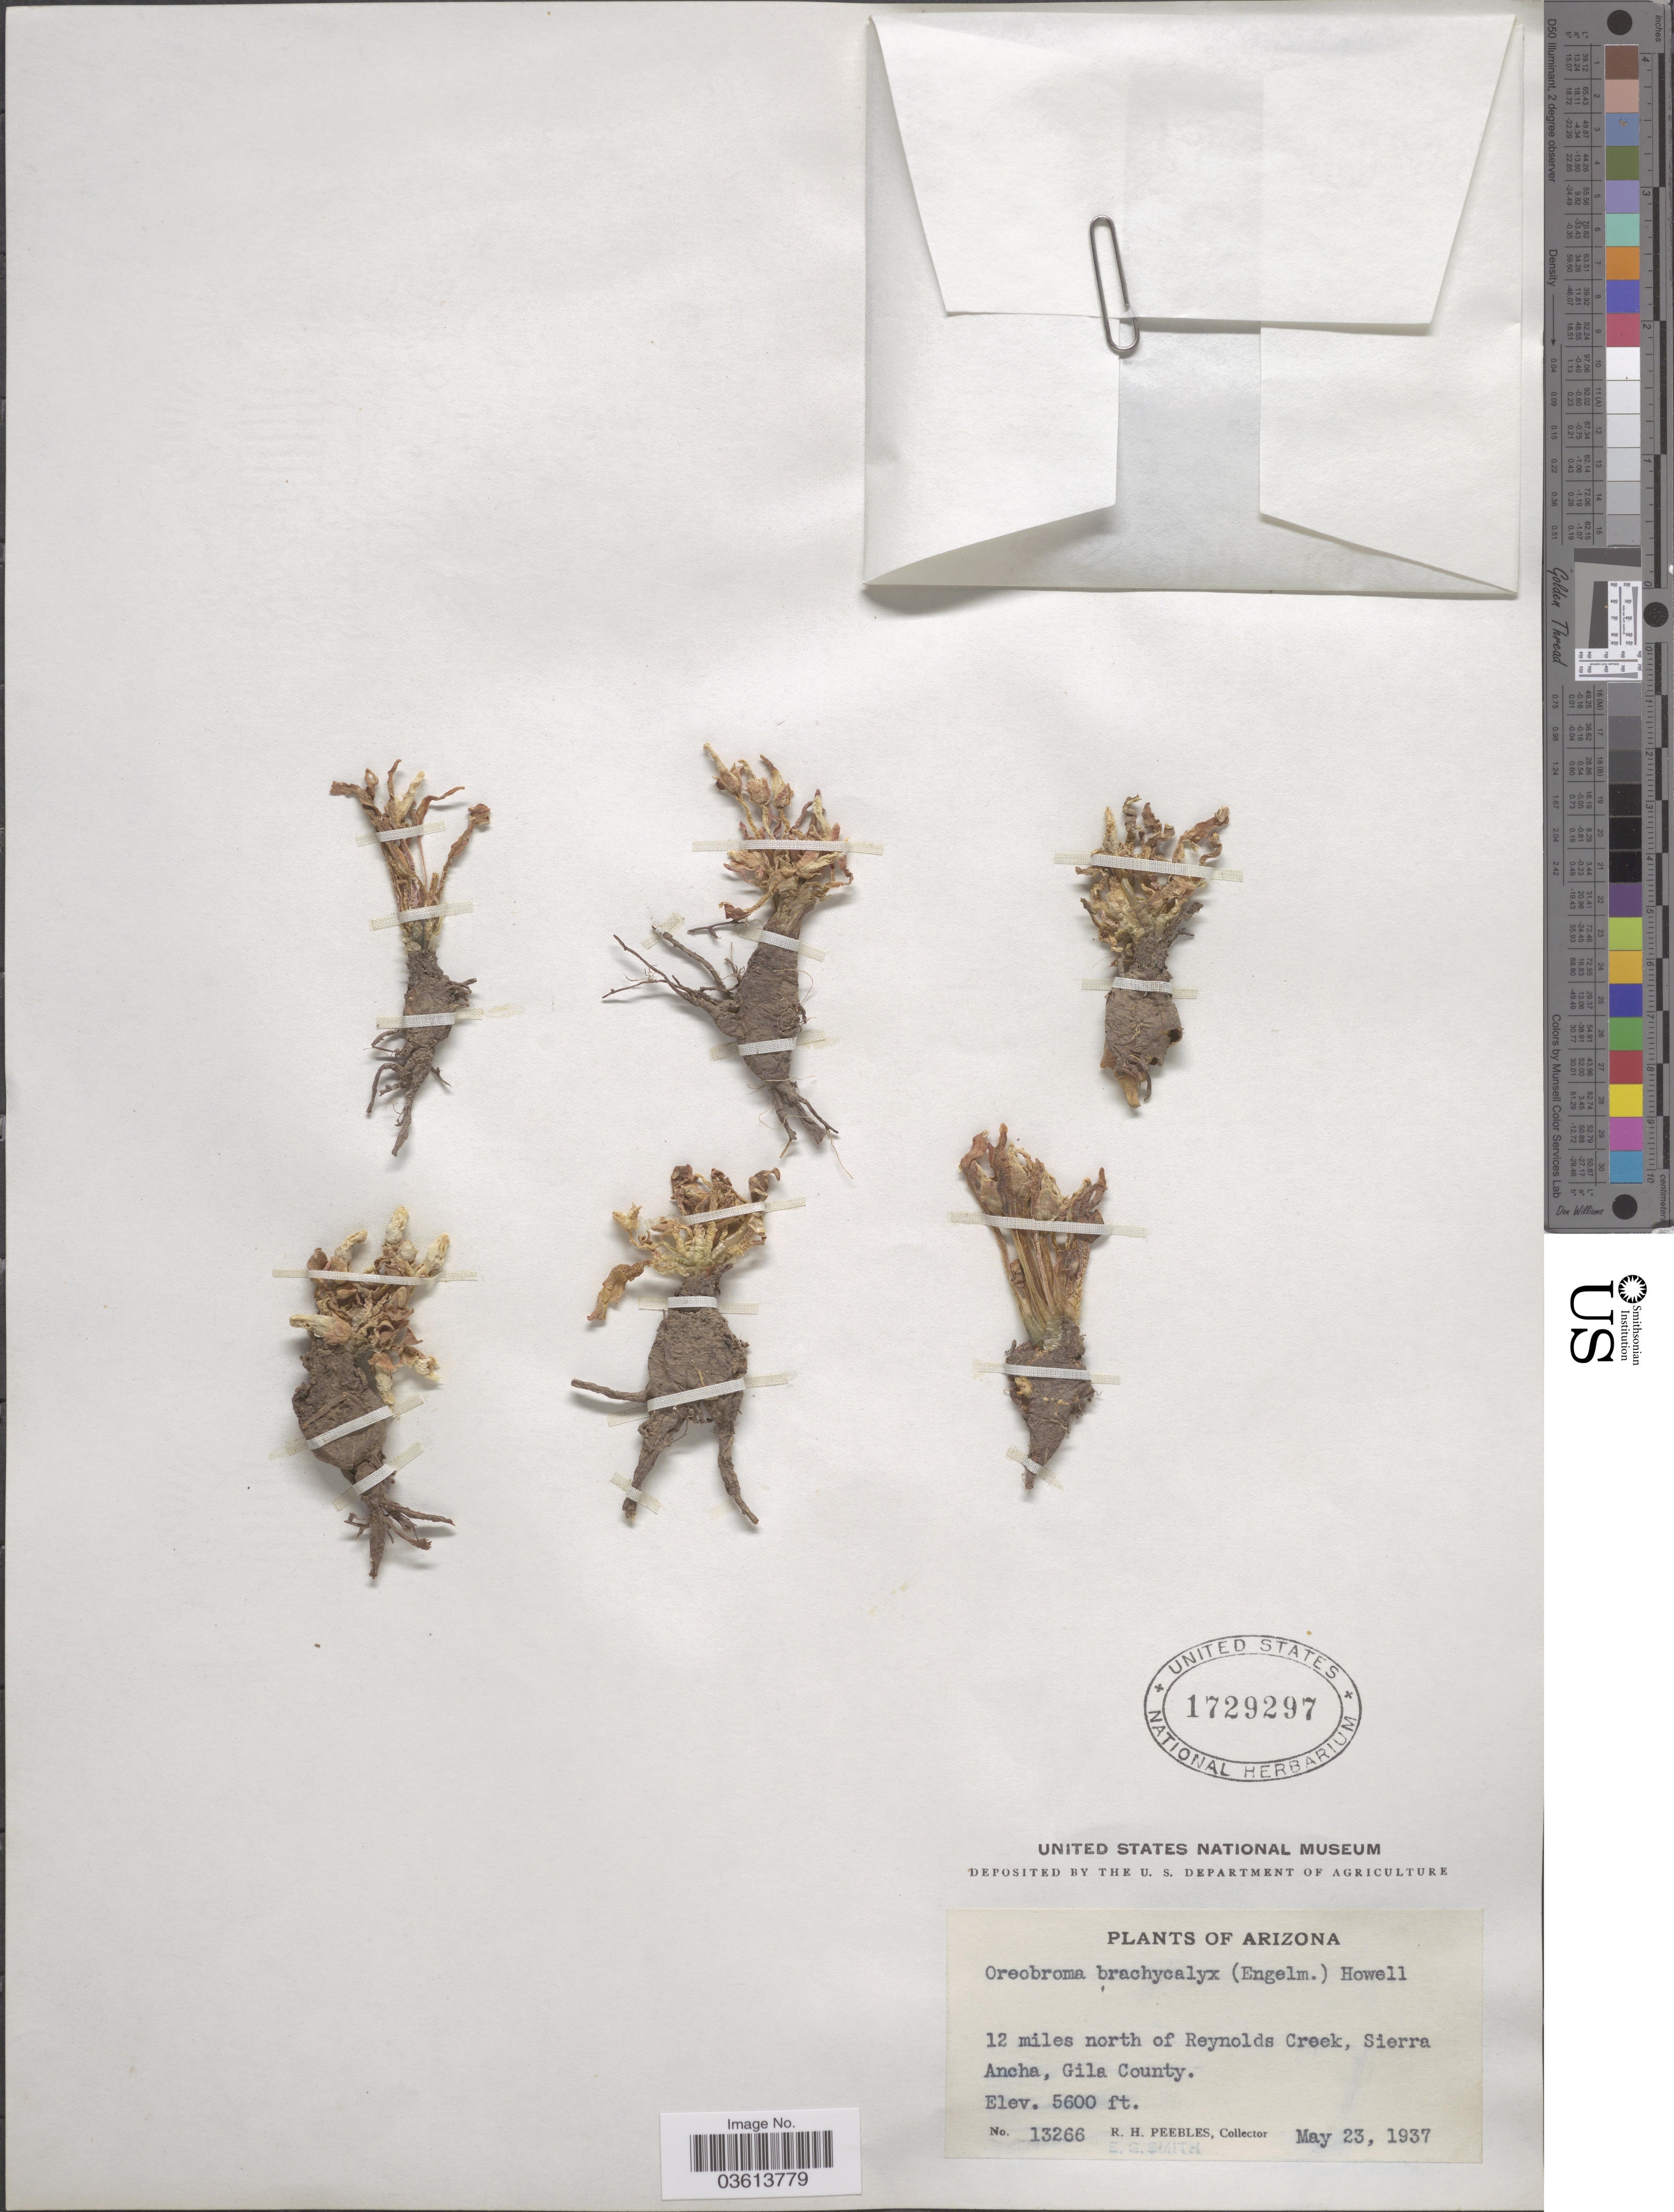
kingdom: Plantae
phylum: Tracheophyta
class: Magnoliopsida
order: Caryophyllales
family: Montiaceae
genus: Lewisia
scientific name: Lewisia brachycalyx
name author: Engelm. ex A. Gray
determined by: Taylor, R.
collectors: R. H. Peebles & E. G. Smith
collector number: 13266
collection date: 1937-05-23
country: United States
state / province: Arizona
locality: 12 miles north of Reynolds Creek, Sierra Ancha, Gila County.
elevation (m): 1707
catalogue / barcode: US 1729297